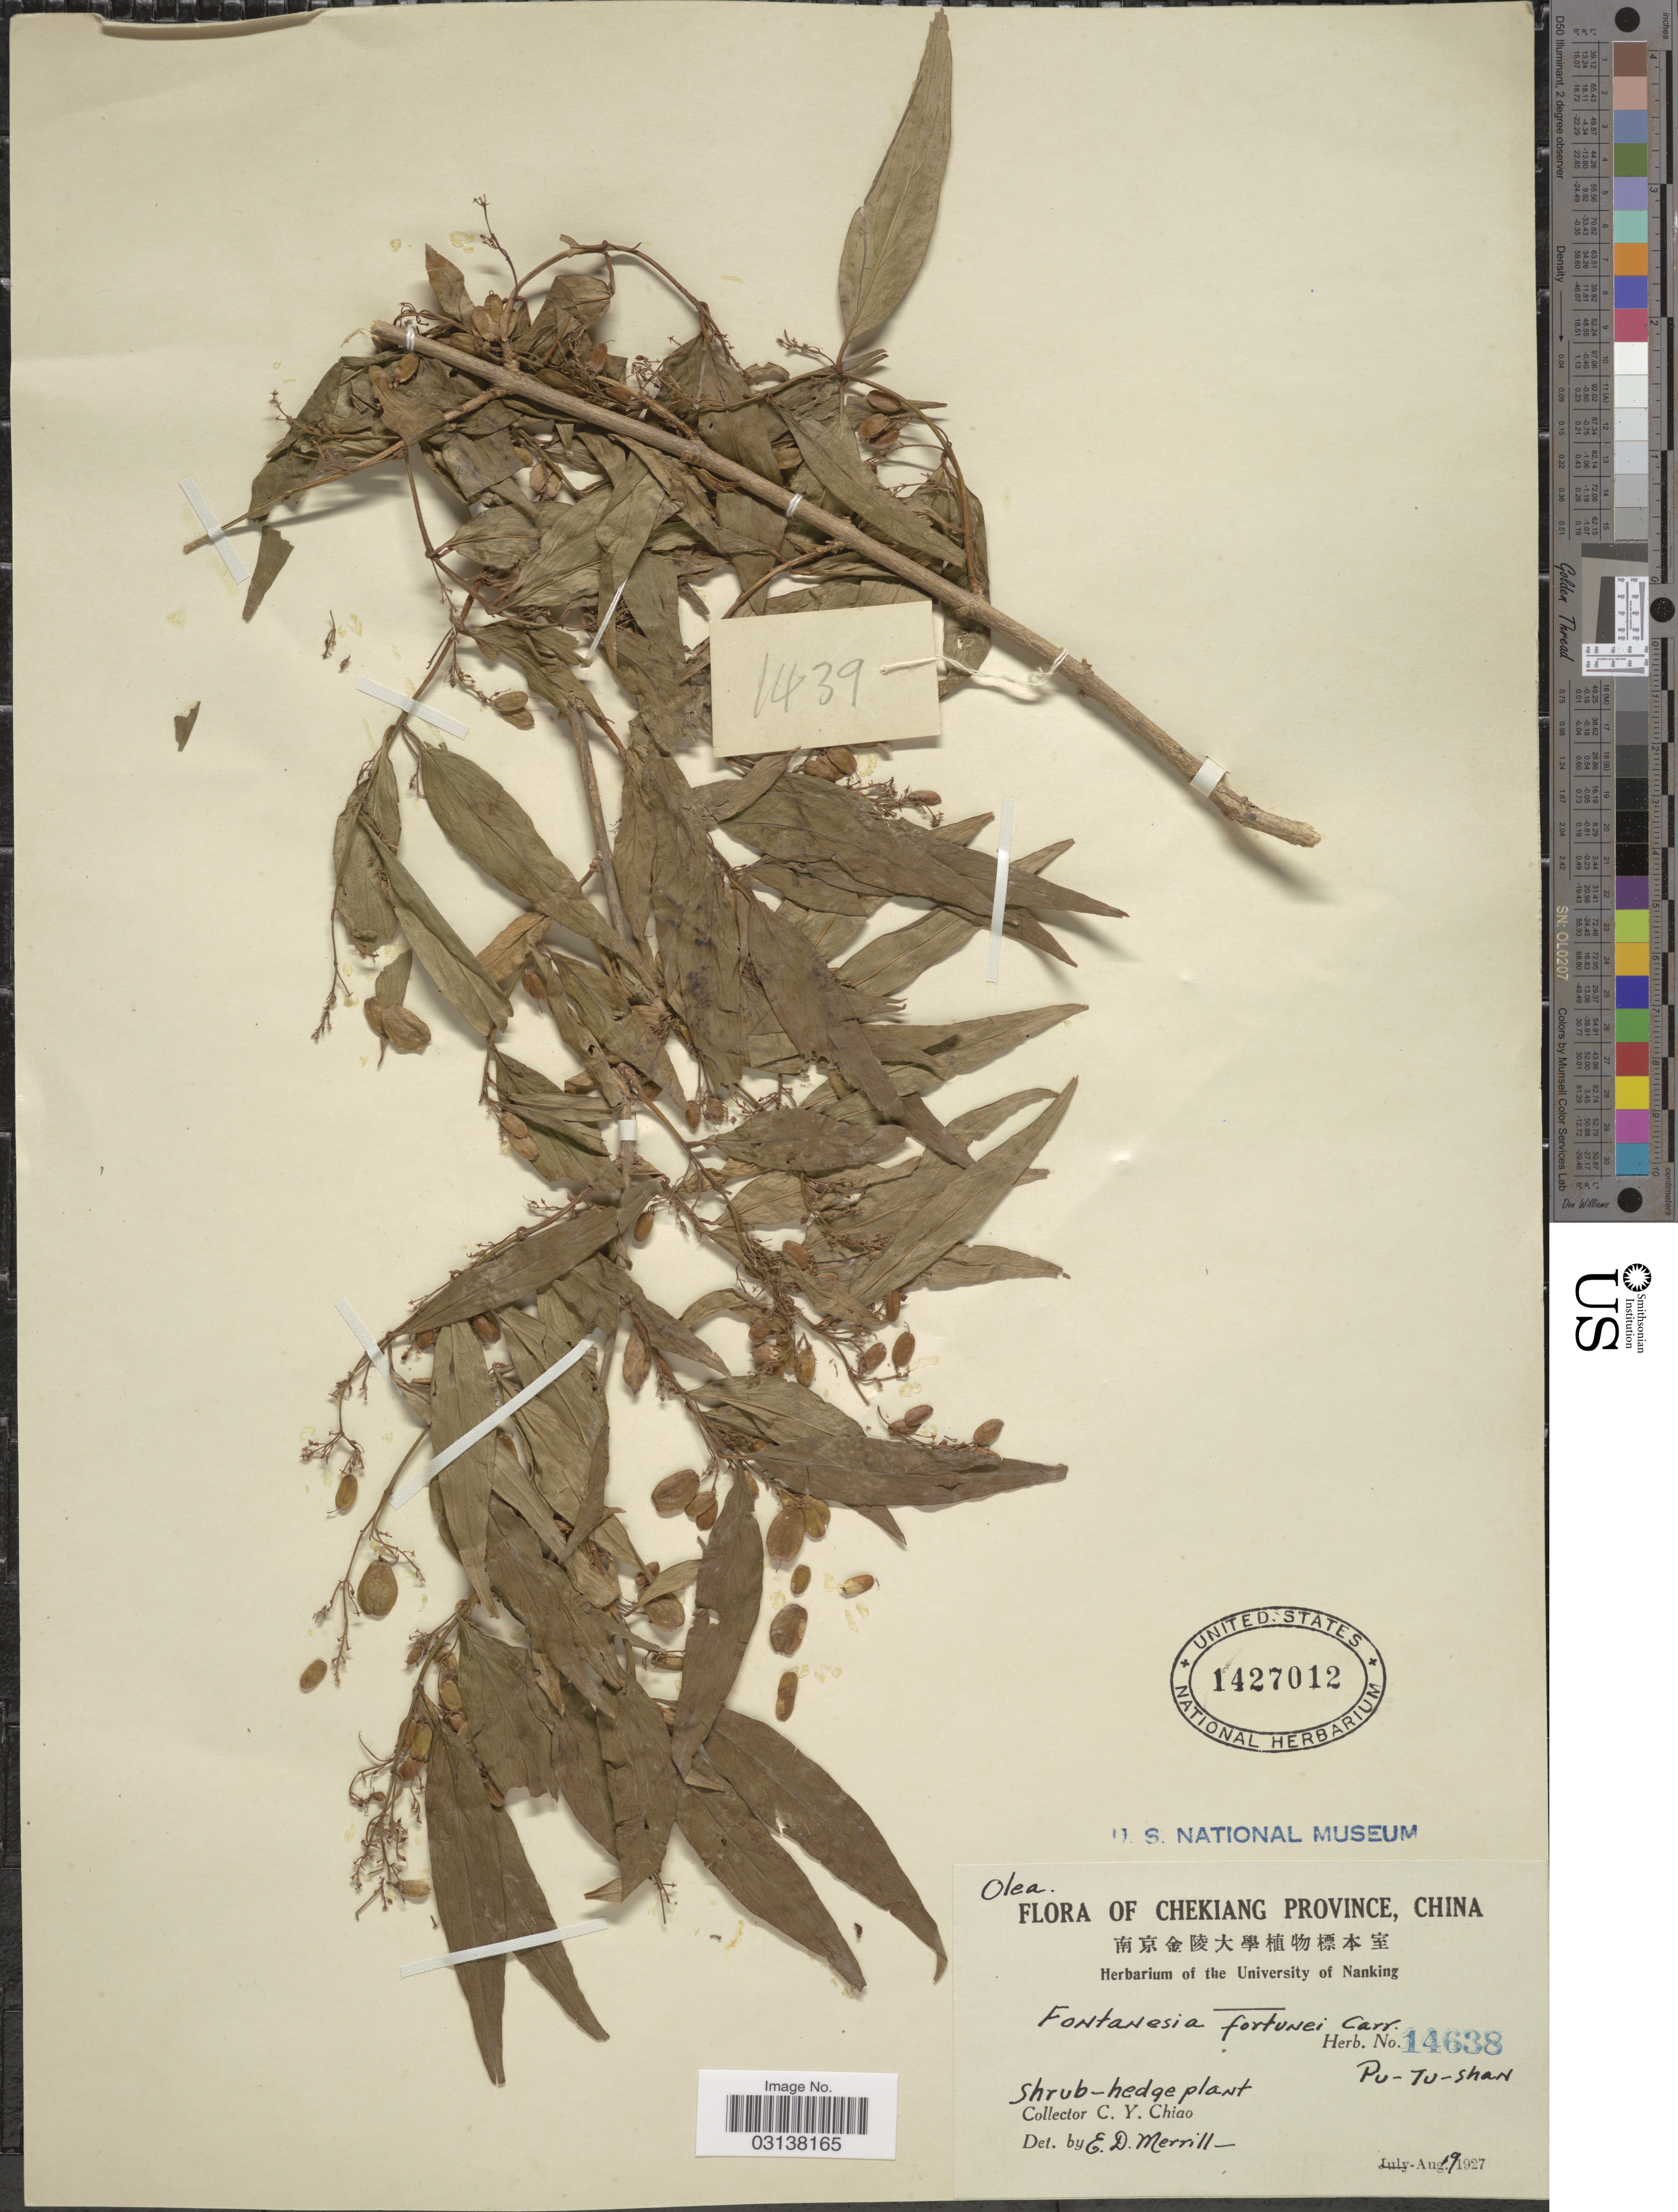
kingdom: Plantae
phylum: Tracheophyta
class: Magnoliopsida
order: Lamiales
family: Oleaceae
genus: Fontanesia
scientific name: Fontanesia fortunei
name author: Carrière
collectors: C. Y. Chiao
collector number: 14638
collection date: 1927-08-19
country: China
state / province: Zhejiang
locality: Chekiang Province. Pu-Tu-Shan.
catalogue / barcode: US 1427012